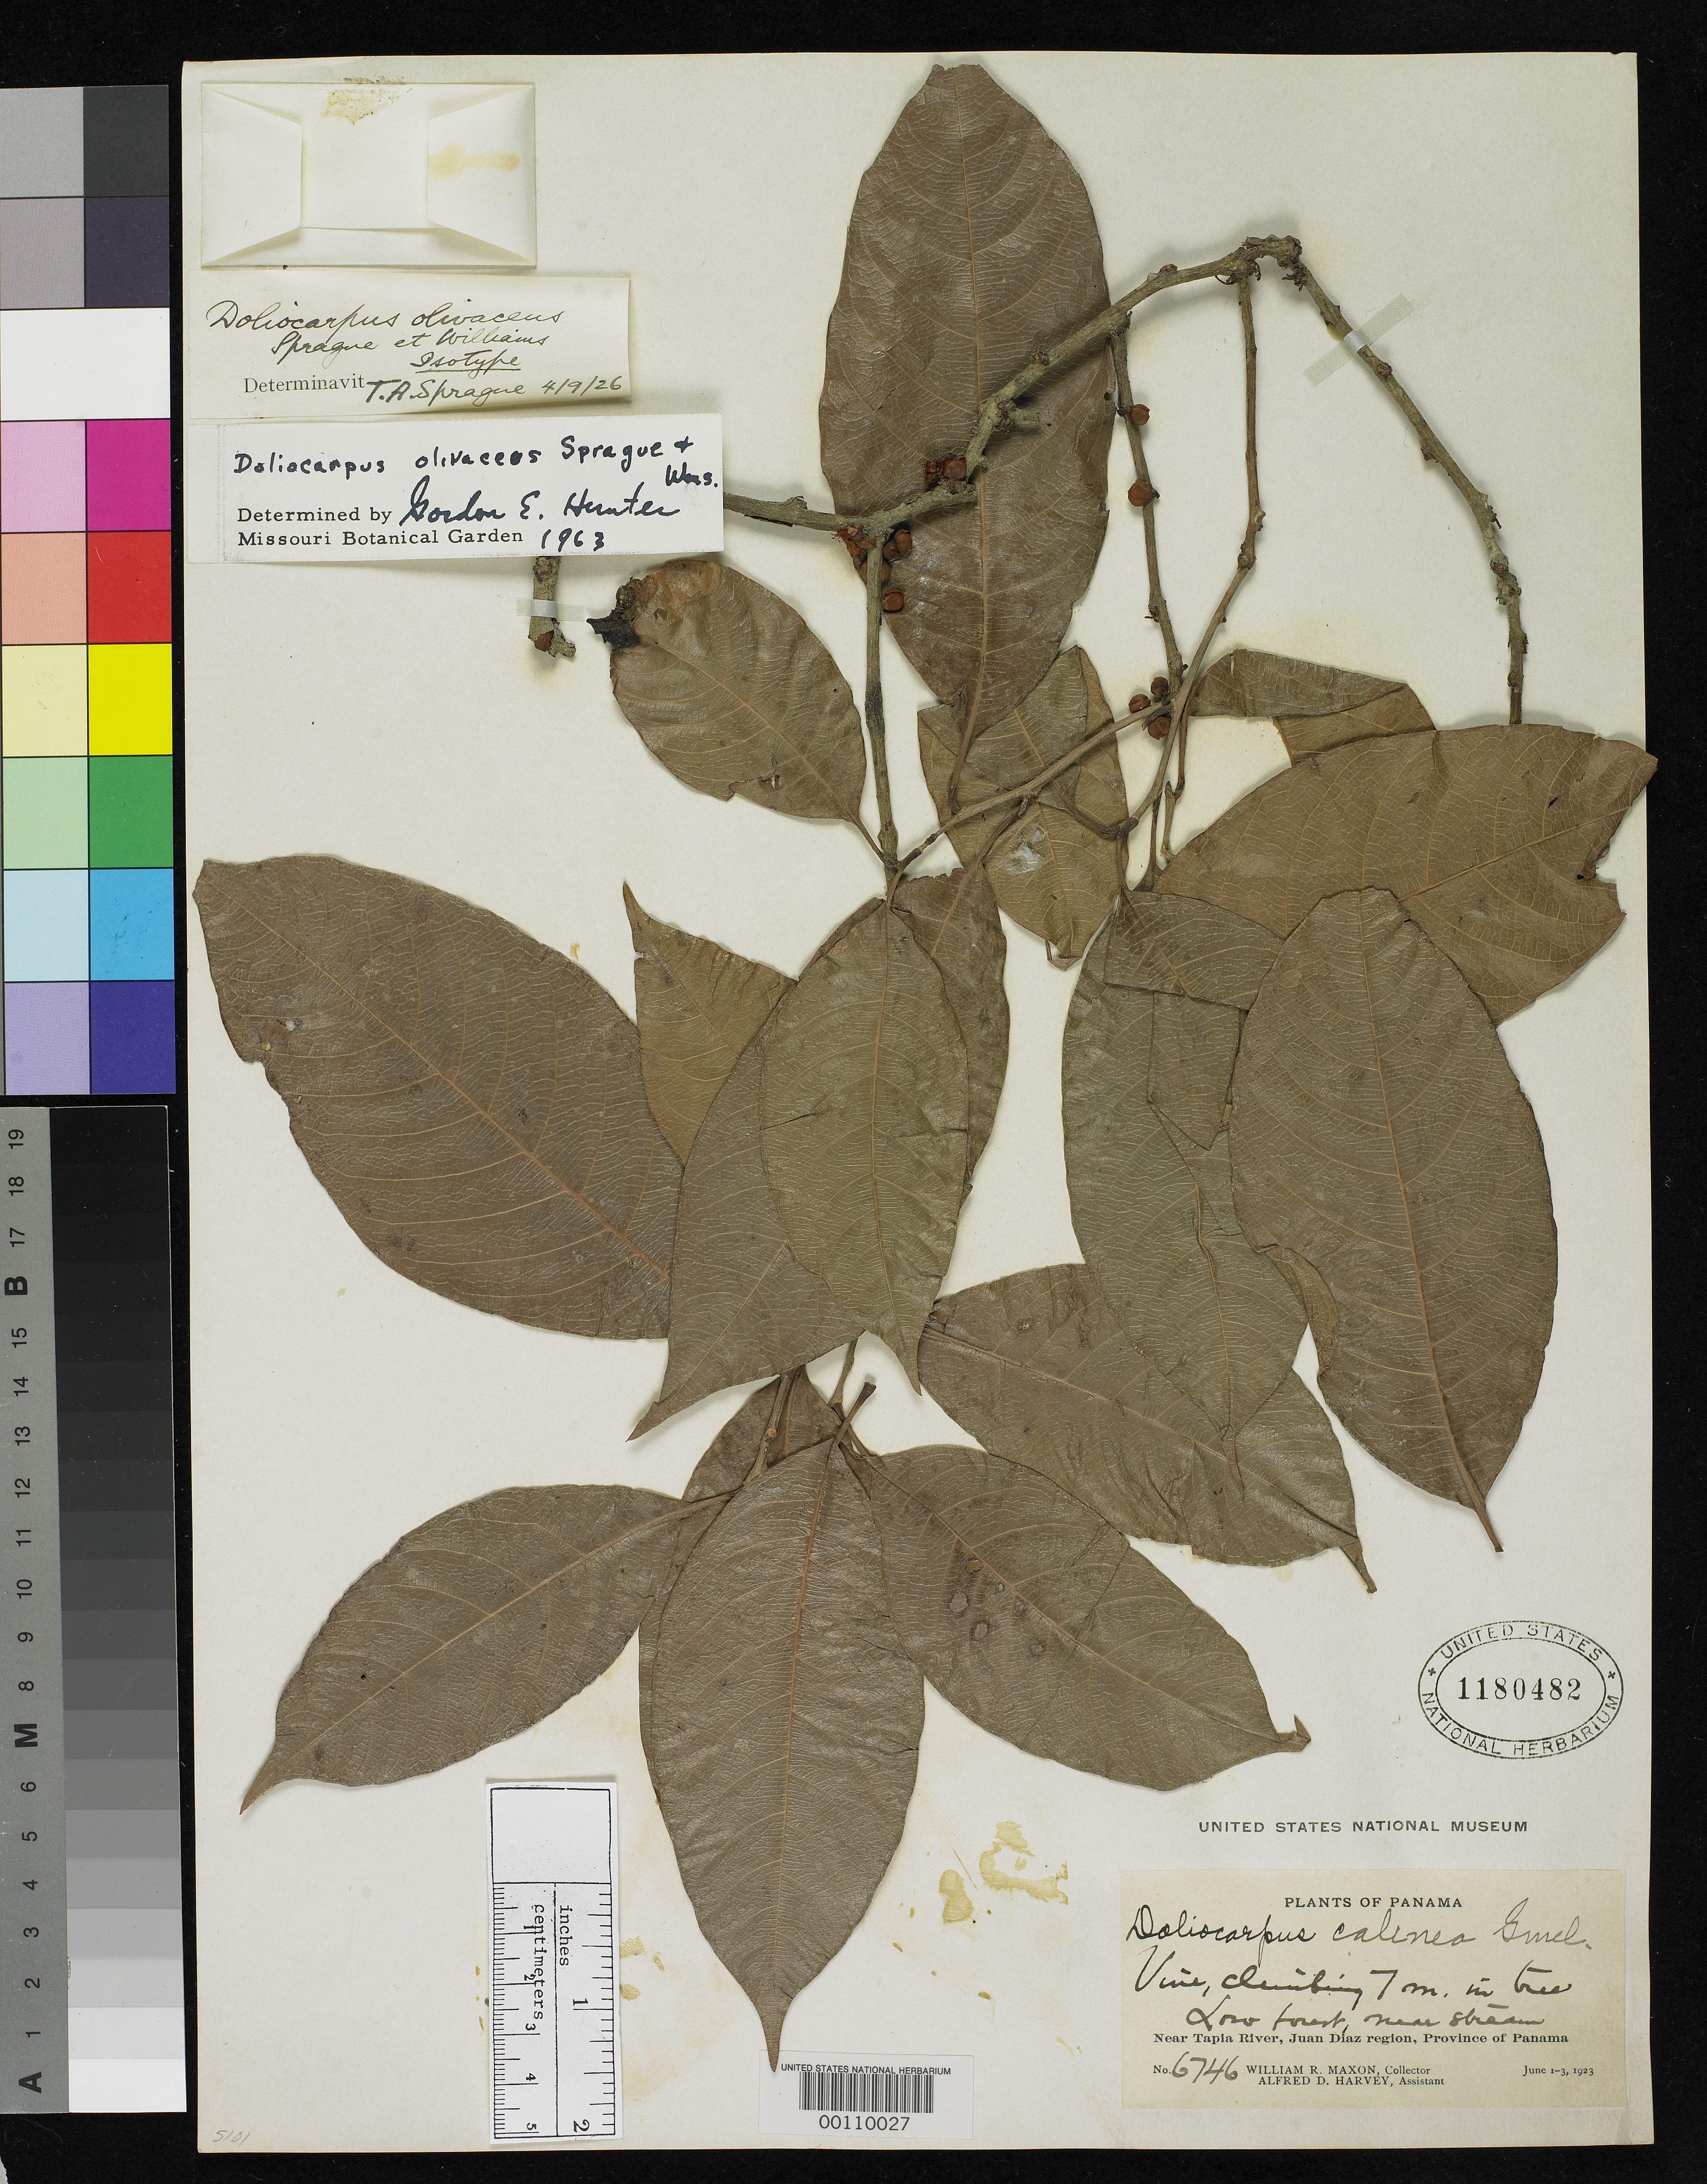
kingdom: Plantae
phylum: Tracheophyta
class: Magnoliopsida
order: Dilleniales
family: Dilleniaceae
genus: Doliocarpus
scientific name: Doliocarpus olivaceus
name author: Sprague & R.O. Williams ex Standl.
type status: Isotype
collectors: W. R. Maxon & A. D. Harvey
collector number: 6746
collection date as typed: Jun 1923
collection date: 1923-06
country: Panama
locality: NW of Boquete towards Parque Nacional Volcan Baru.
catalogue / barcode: US 1180482